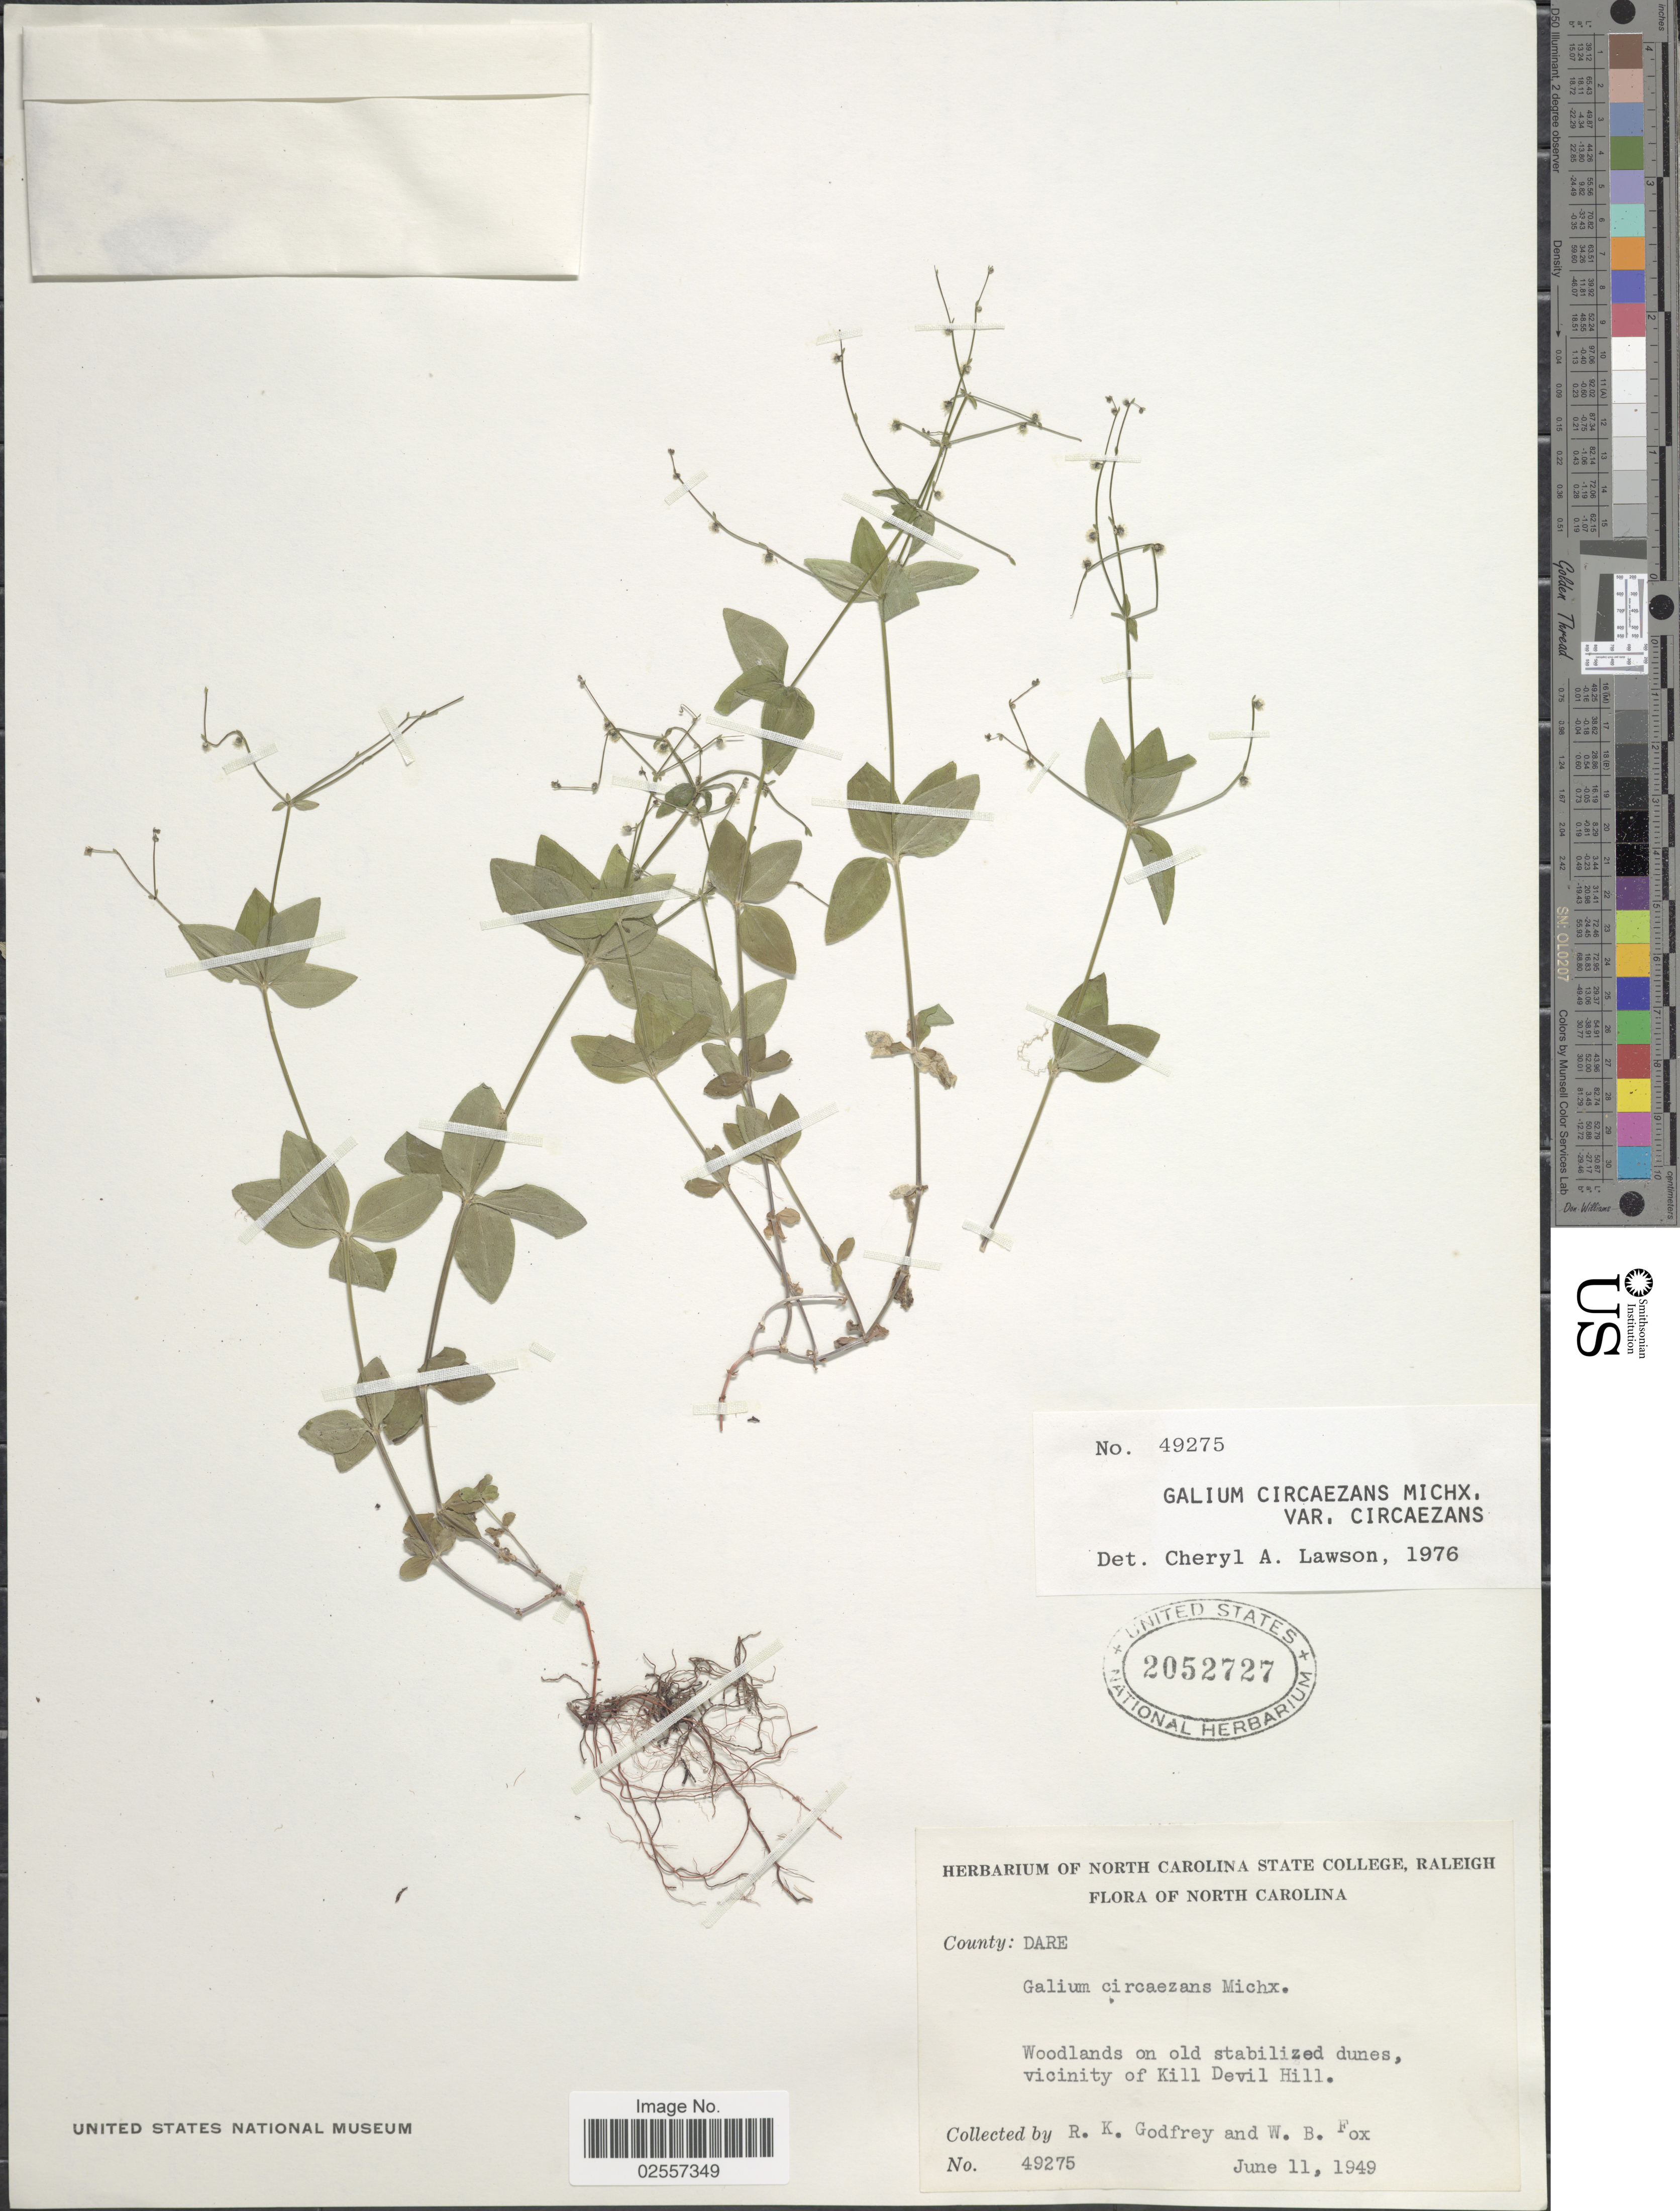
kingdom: Plantae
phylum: Tracheophyta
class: Magnoliopsida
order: Gentianales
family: Rubiaceae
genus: Galium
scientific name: Galium circaezans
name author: Michx.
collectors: R. K. Godfrey & W. B. Fox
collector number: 49275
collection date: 1949-06-11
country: United States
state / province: North Carolina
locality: County: Dare. vicinity of Kill Devil Hill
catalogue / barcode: US 2052727